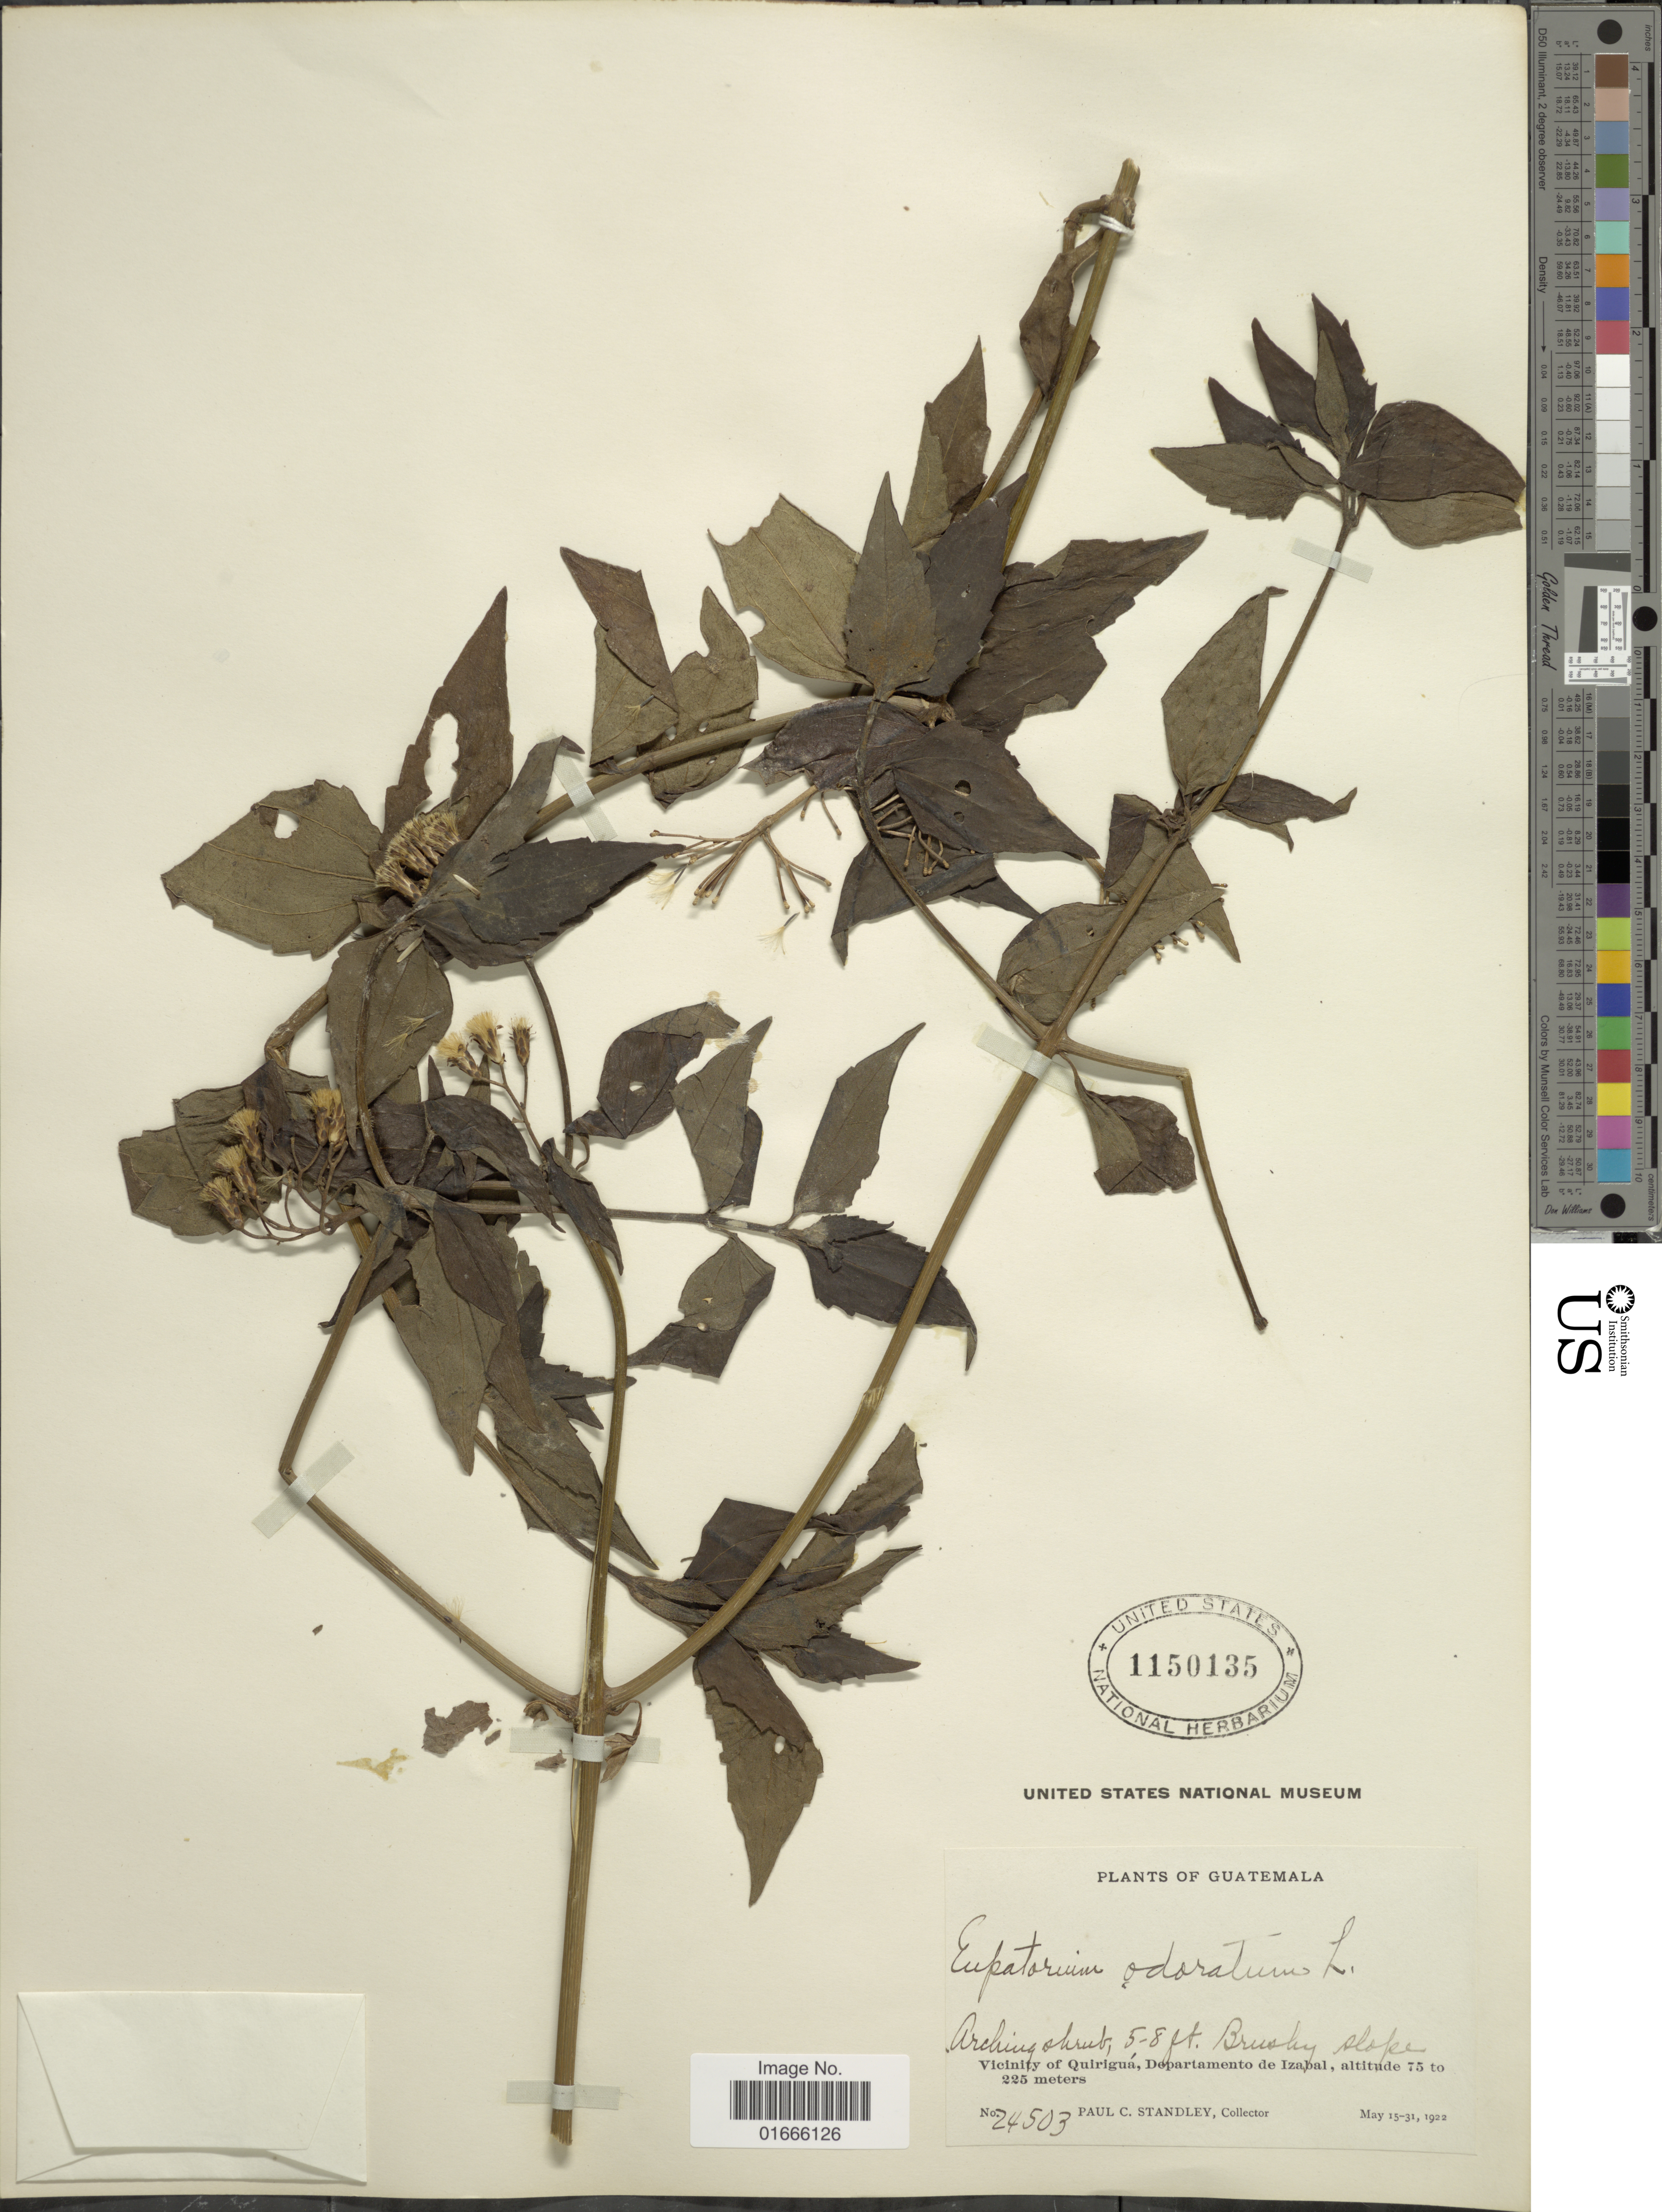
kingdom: Plantae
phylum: Tracheophyta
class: Magnoliopsida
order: Asterales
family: Asteraceae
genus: Chromolaena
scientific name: Chromolaena odorata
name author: (L.) R.M. King & H. Rob.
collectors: P. C. Standley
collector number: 24503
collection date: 1922-05-15/1922-05-31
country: Guatemala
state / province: Izabal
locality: Vicinity of Quirigua, Departamento de Izabal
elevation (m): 75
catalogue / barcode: US 1150135